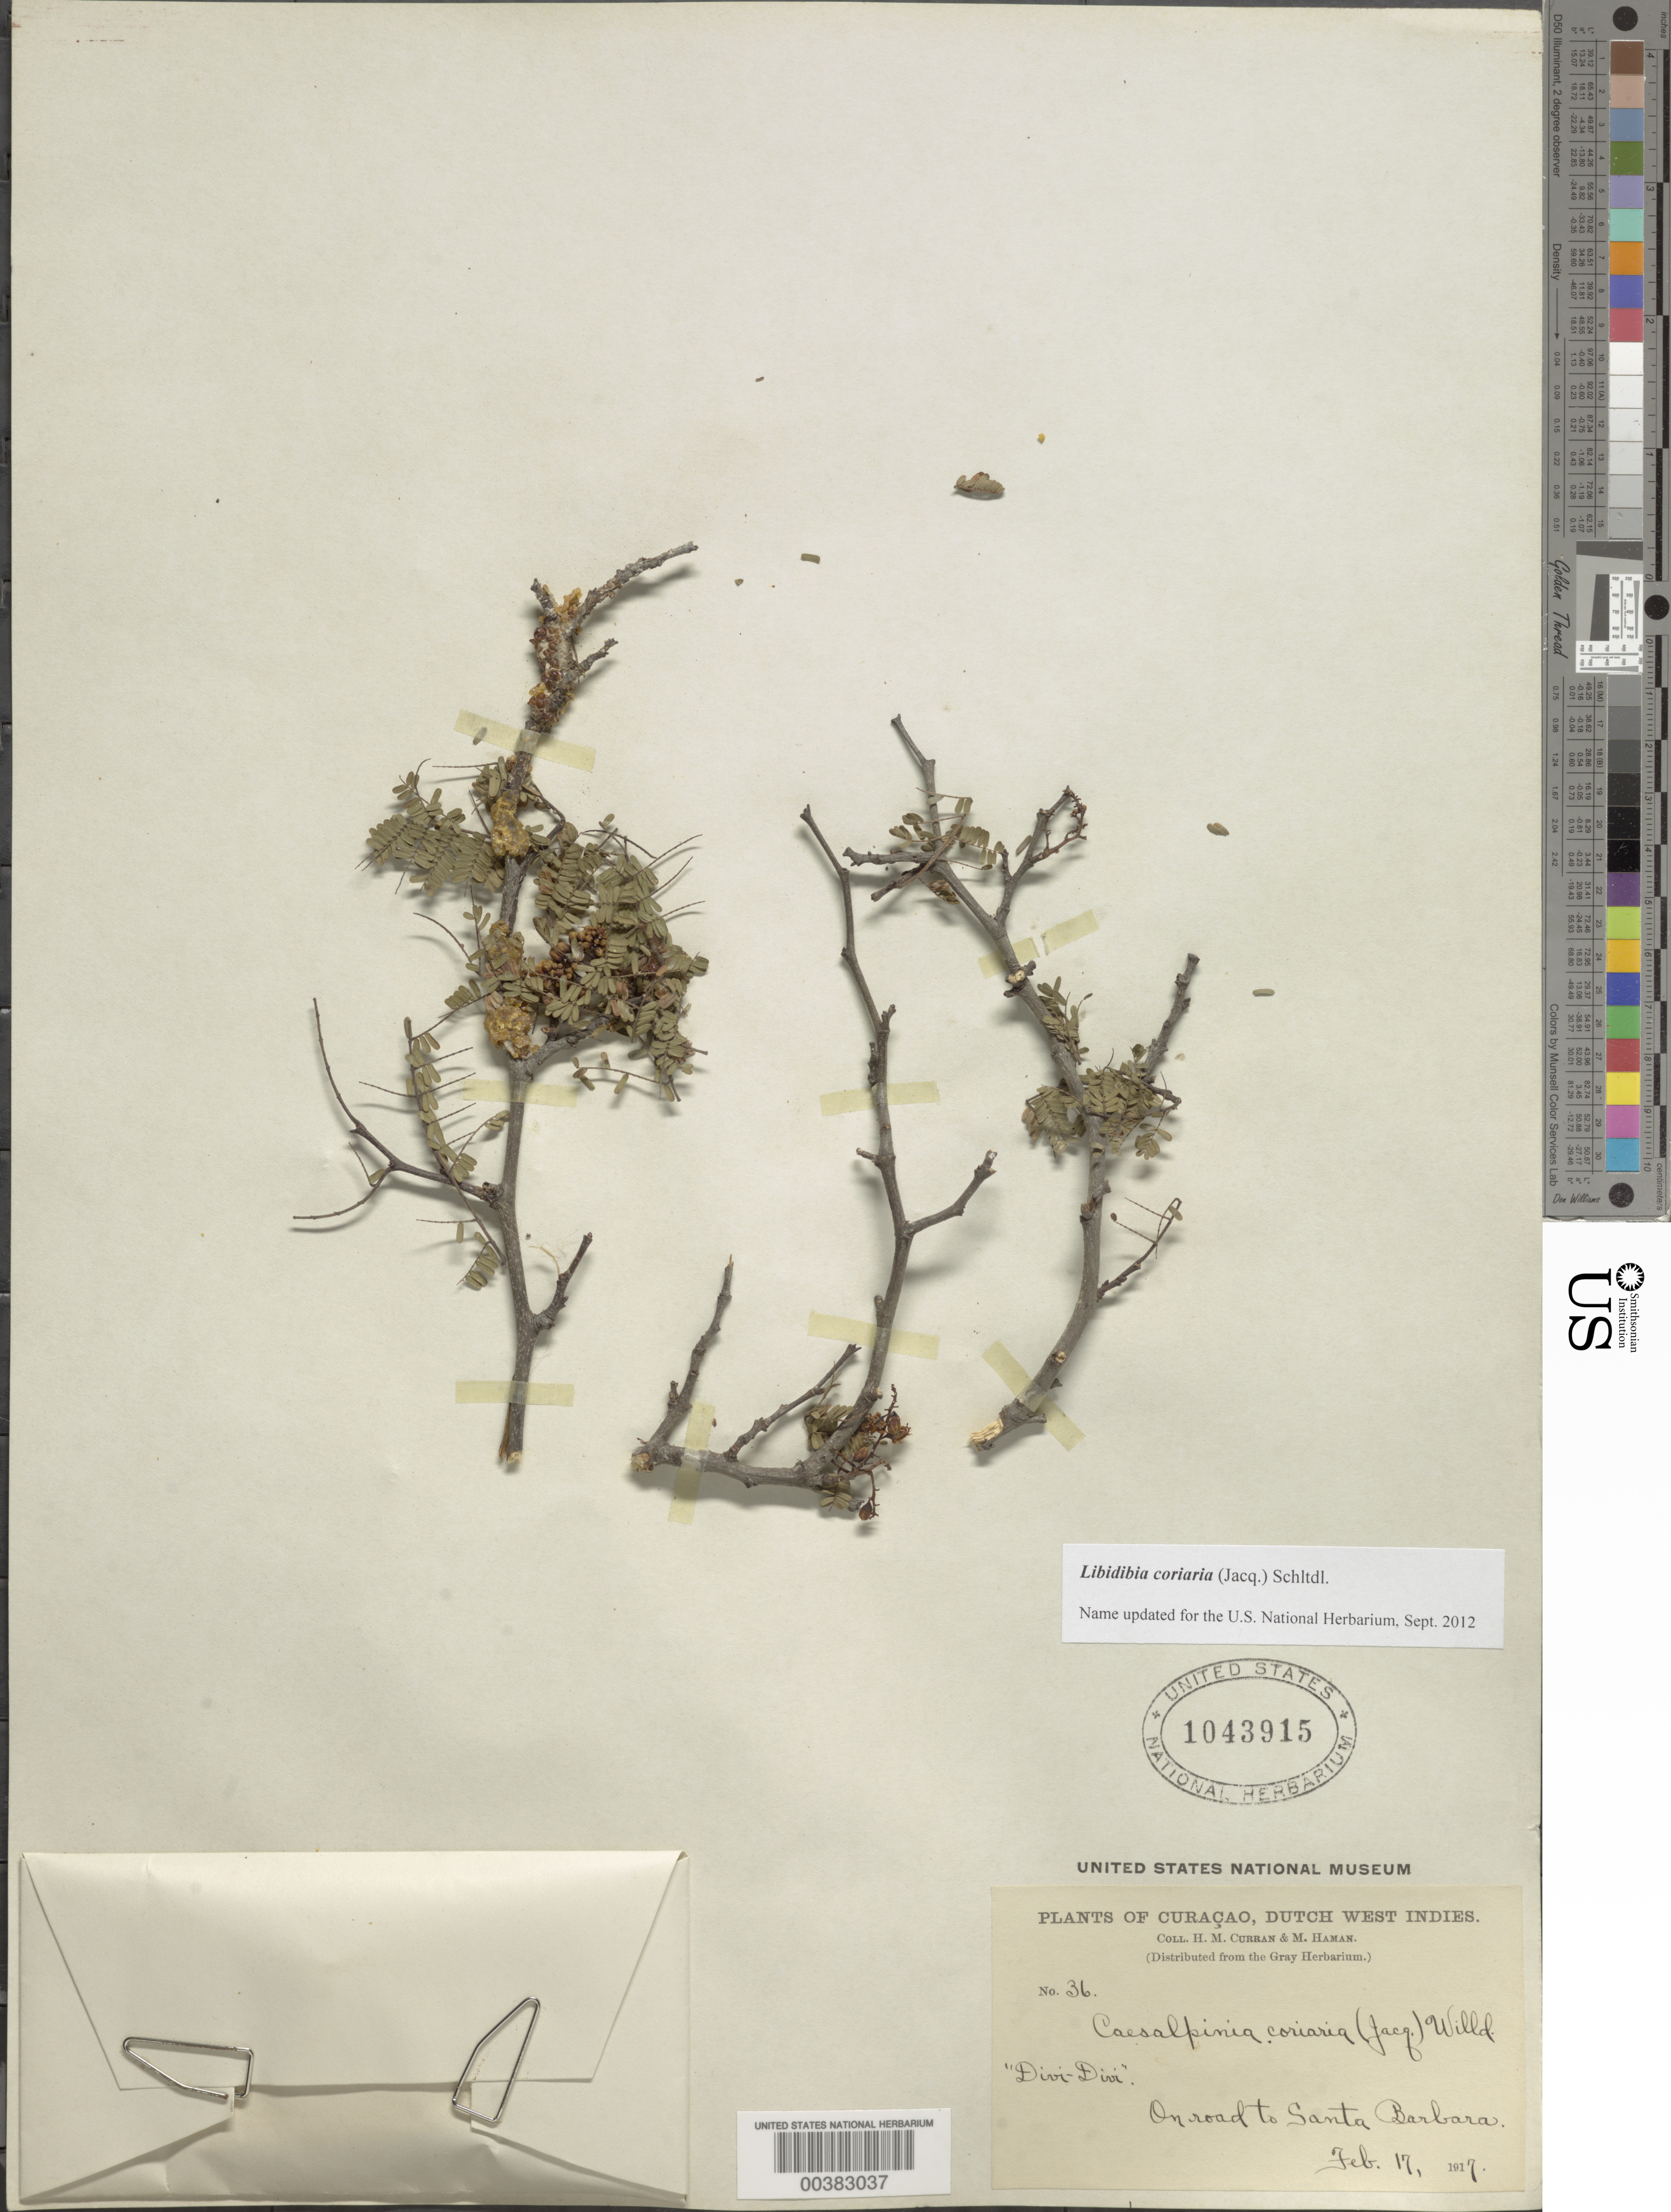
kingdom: Plantae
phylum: Tracheophyta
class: Magnoliopsida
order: Fabales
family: Fabaceae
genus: Libidibia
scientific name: Libidibia coriaria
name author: (Jacq.) Schltdl.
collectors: H. M. Curran & M. Haman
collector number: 36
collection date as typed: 17 Feb 1917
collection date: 1917-02-17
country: Curaçao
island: Curaçao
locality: On road to santa barbara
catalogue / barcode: US 1043915